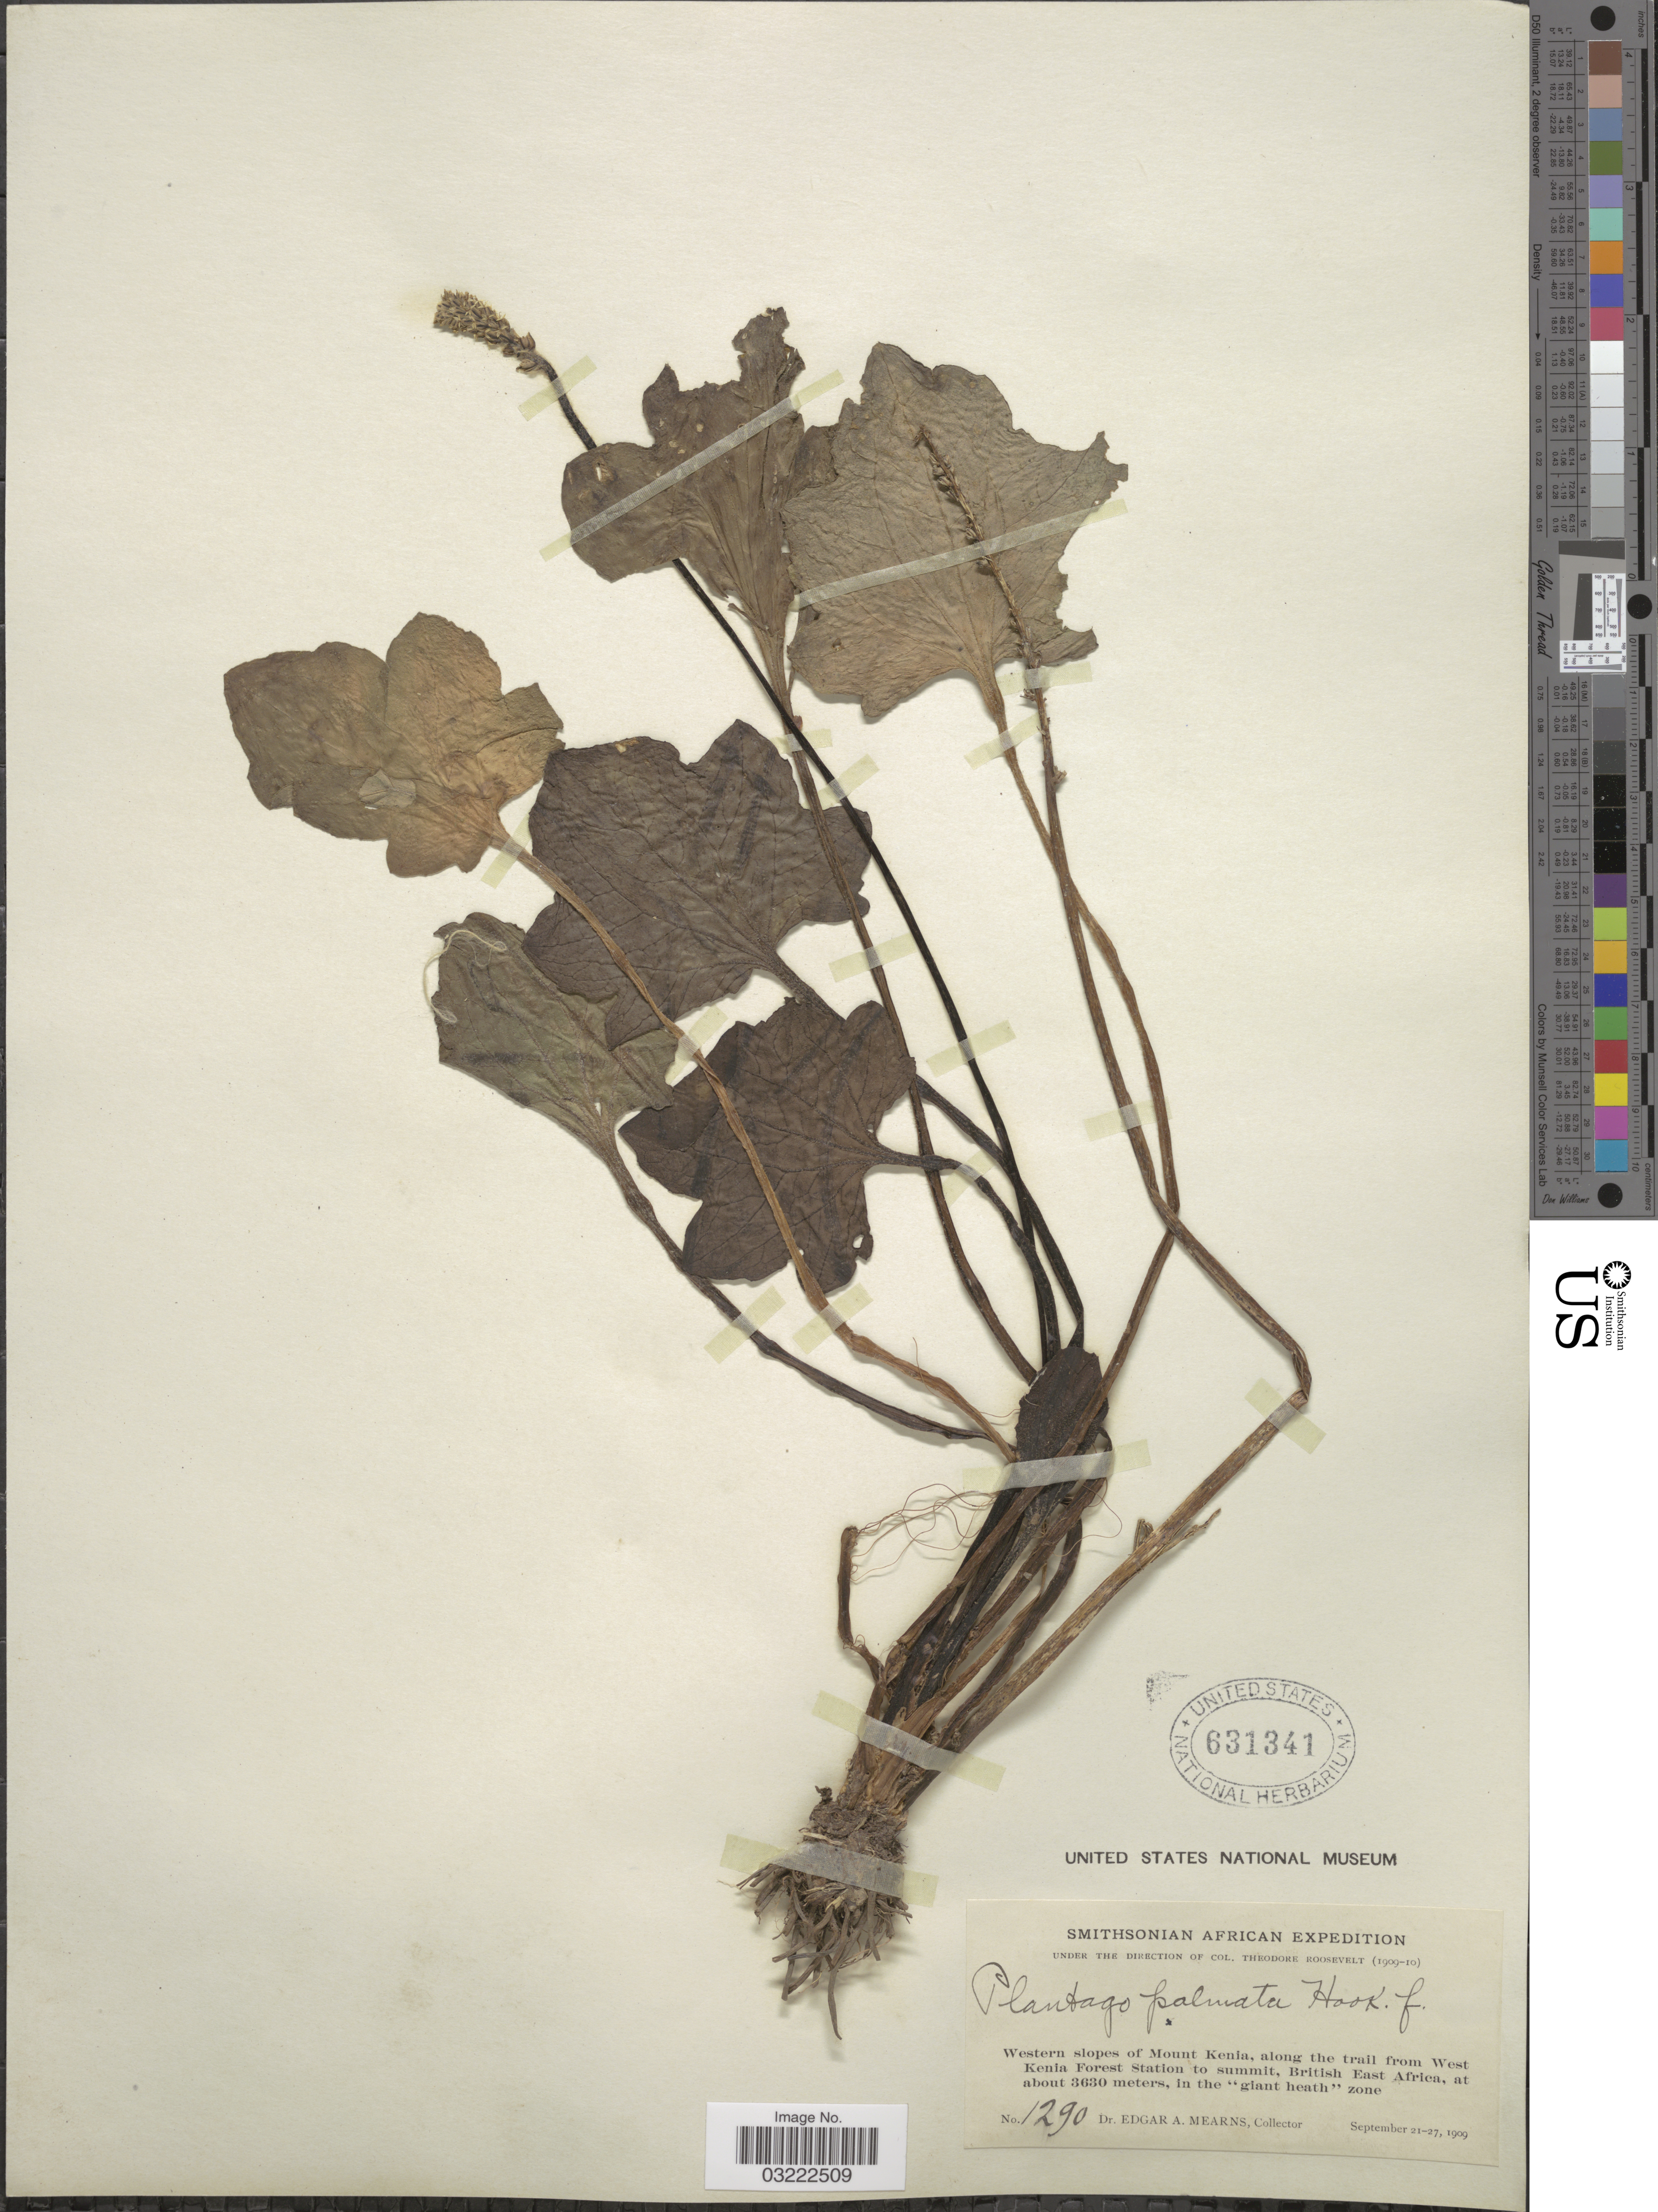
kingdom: Plantae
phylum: Tracheophyta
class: Magnoliopsida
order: Lamiales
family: Plantaginaceae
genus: Plantago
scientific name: Plantago palmata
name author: Hook. f.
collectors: E. A. Mearns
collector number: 1290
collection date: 1909-09-21/1909-09-27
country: Kenya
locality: Western slopes of Mount Kenia, along the trail from West Kenia Forest Station to summit, British East Africa, in the "giant heath" zone.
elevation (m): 3630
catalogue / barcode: US 631341